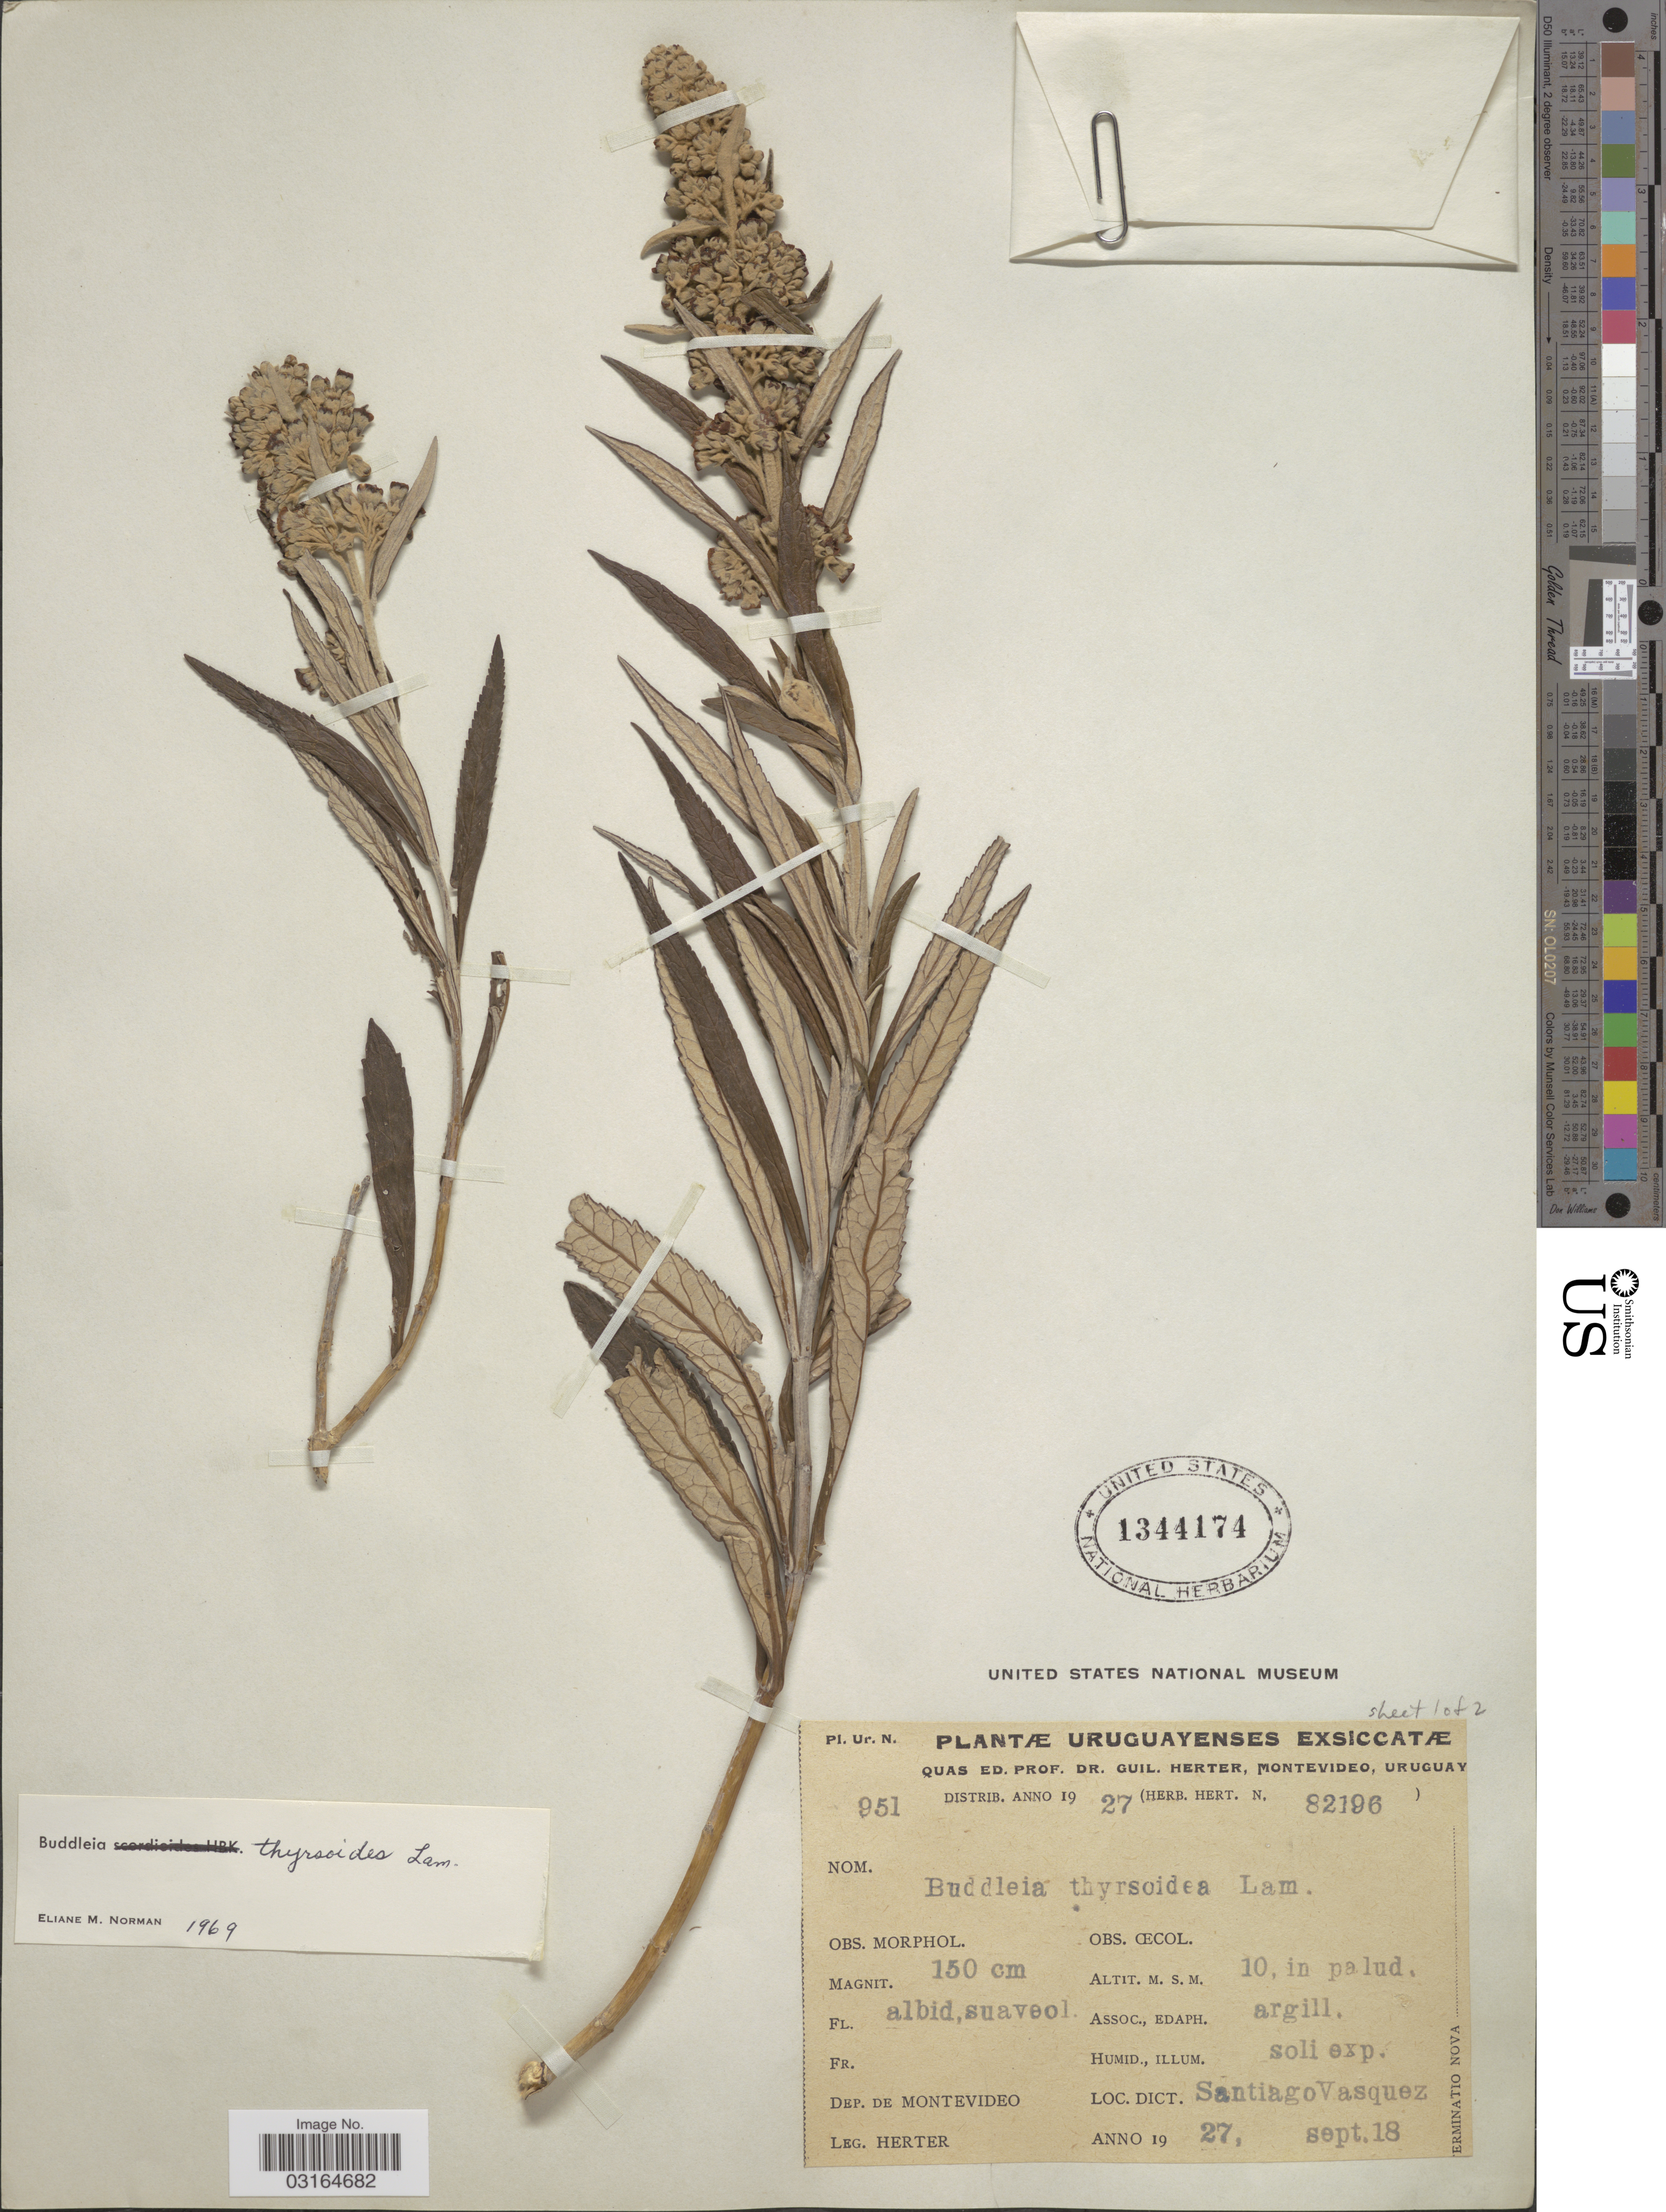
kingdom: Plantae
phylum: Tracheophyta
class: Magnoliopsida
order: Lamiales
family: Scrophulariaceae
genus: Buddleja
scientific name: Buddleja thyrsoides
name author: Lam.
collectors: G. Herter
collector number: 951/82196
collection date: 1927-09-18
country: Uruguay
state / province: Montevideo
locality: Dep. de Montevideo. Santiago Vasquez.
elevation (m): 10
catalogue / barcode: US 1344174